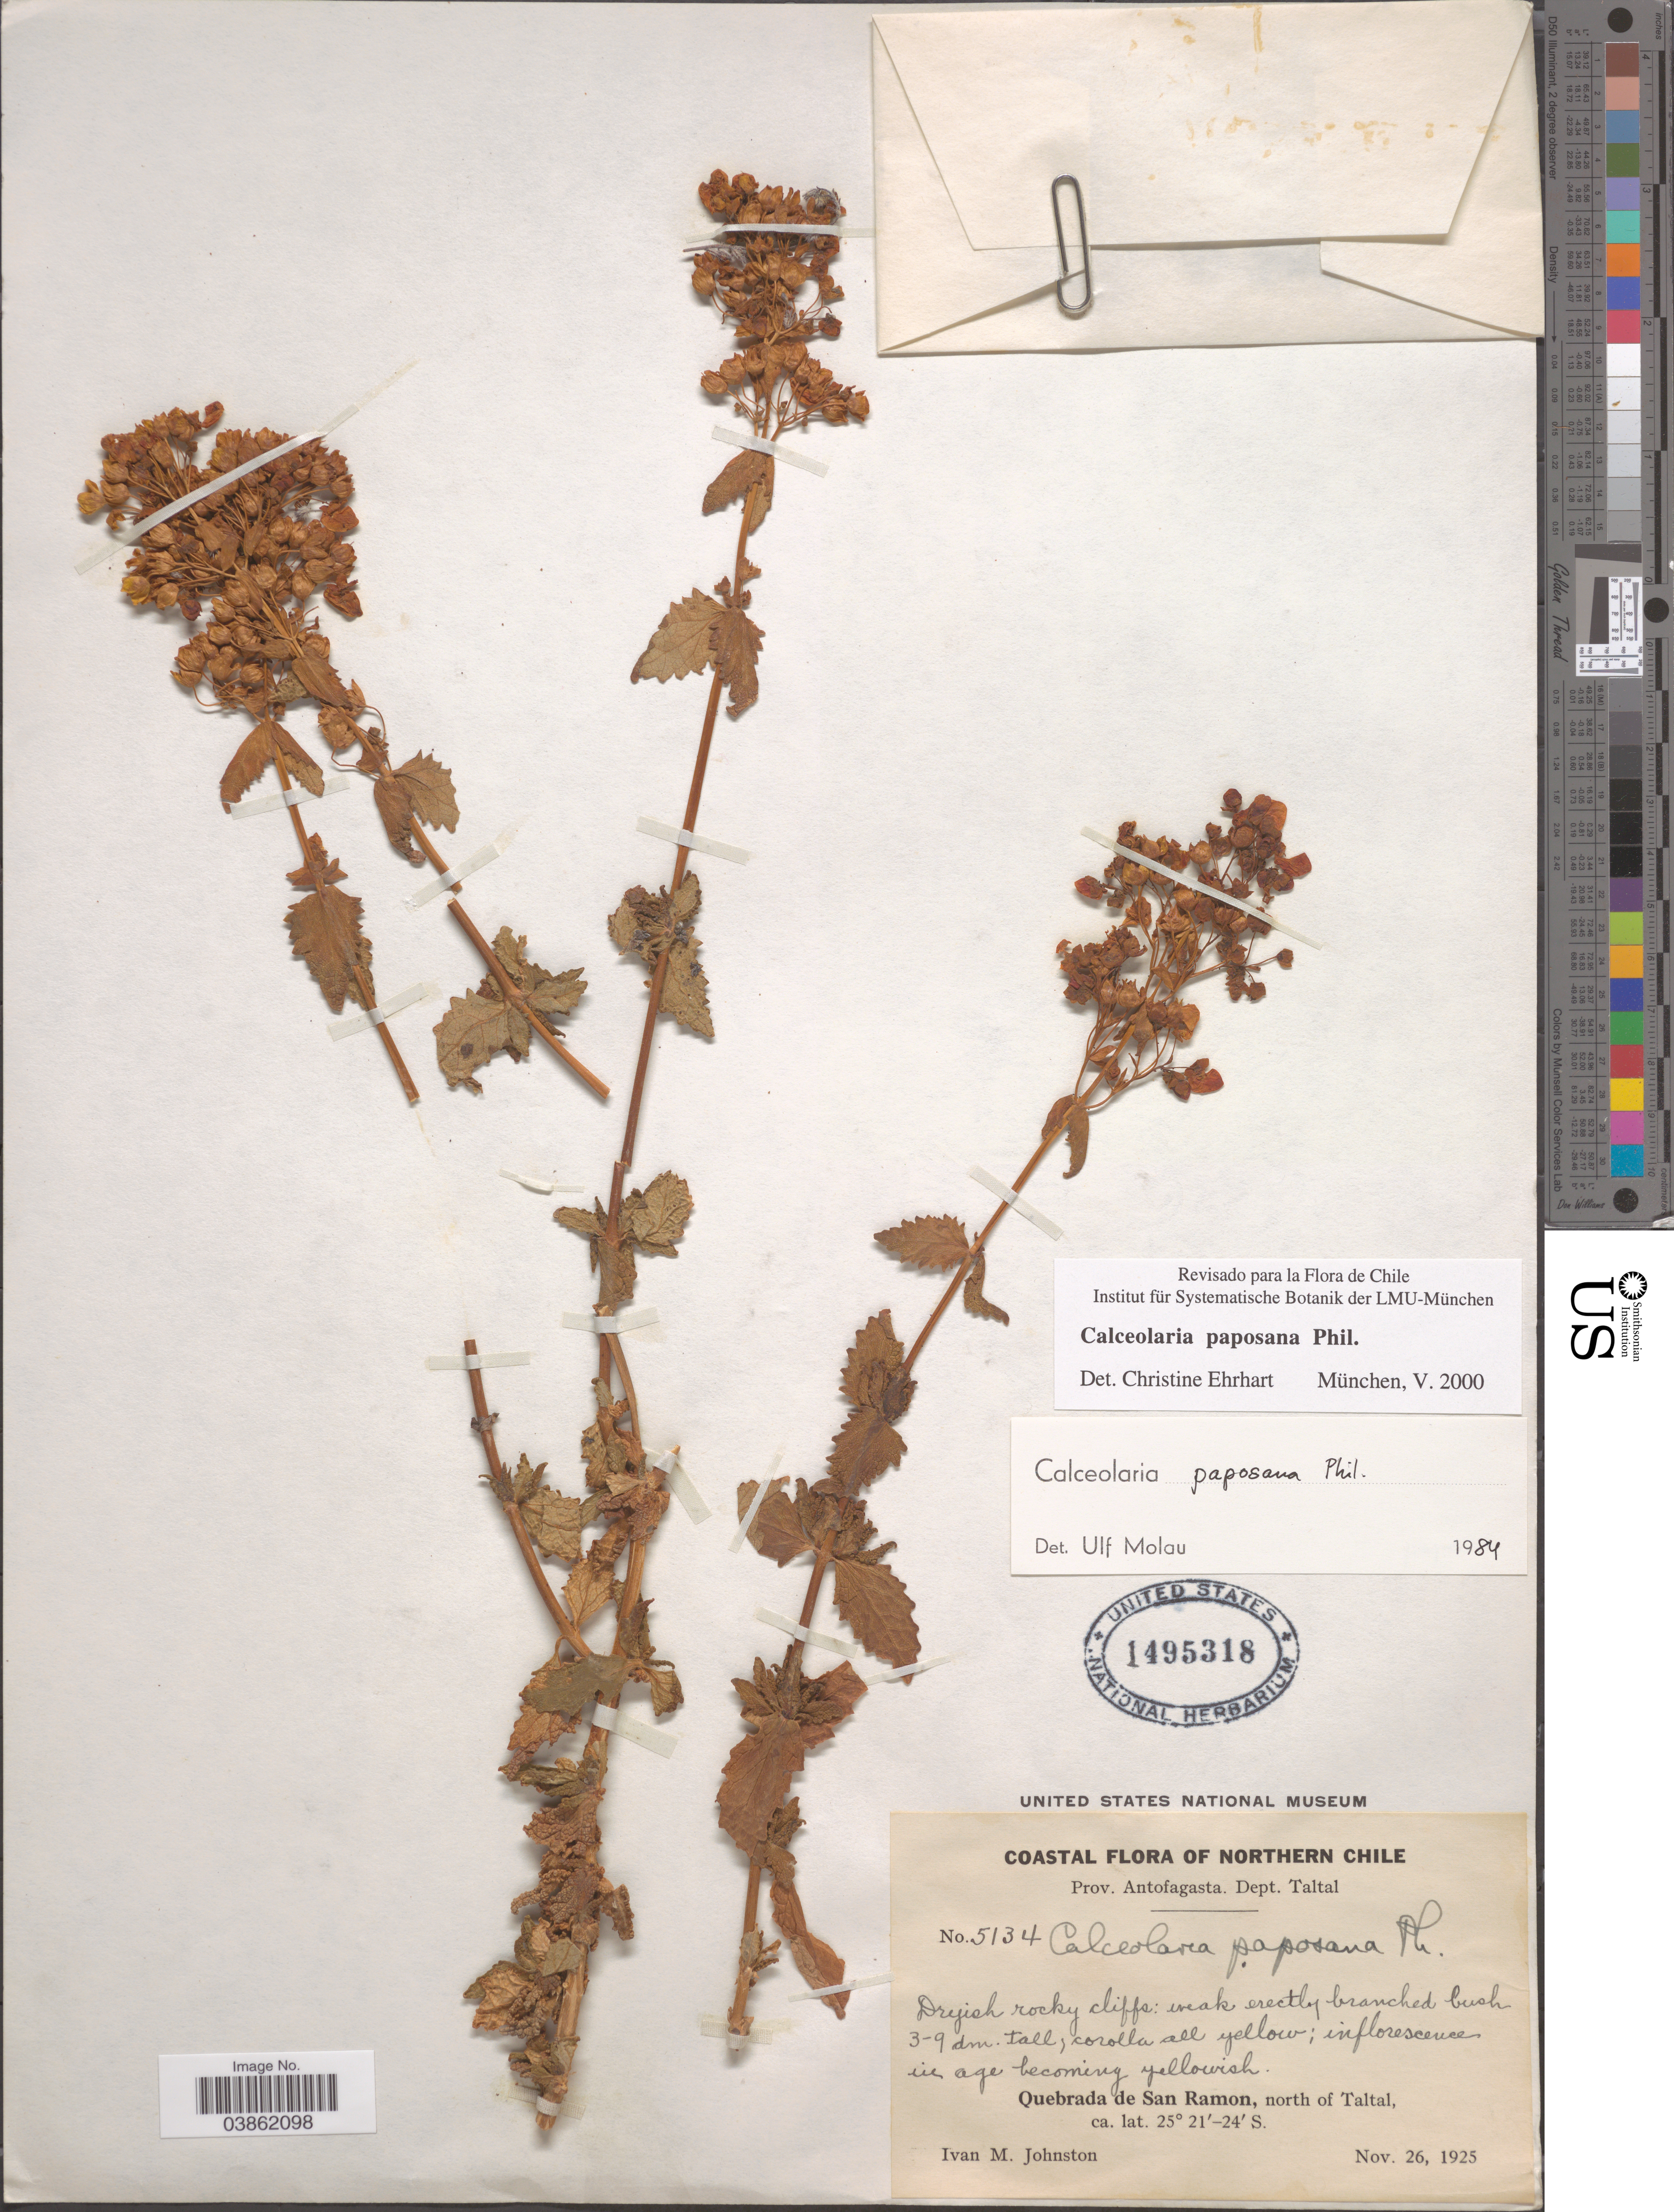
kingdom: Plantae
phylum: Tracheophyta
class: Magnoliopsida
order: Lamiales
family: Calceolariaceae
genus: Calceolaria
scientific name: Calceolaria paposana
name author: Phil.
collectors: I.M. Johnston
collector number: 5134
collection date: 1925-11-26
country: Chile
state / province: Antofagasta (II)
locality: Northern Chile. Dept. Taltal. Quebrada de San Ramon, north of Taltal.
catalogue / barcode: US 1495318